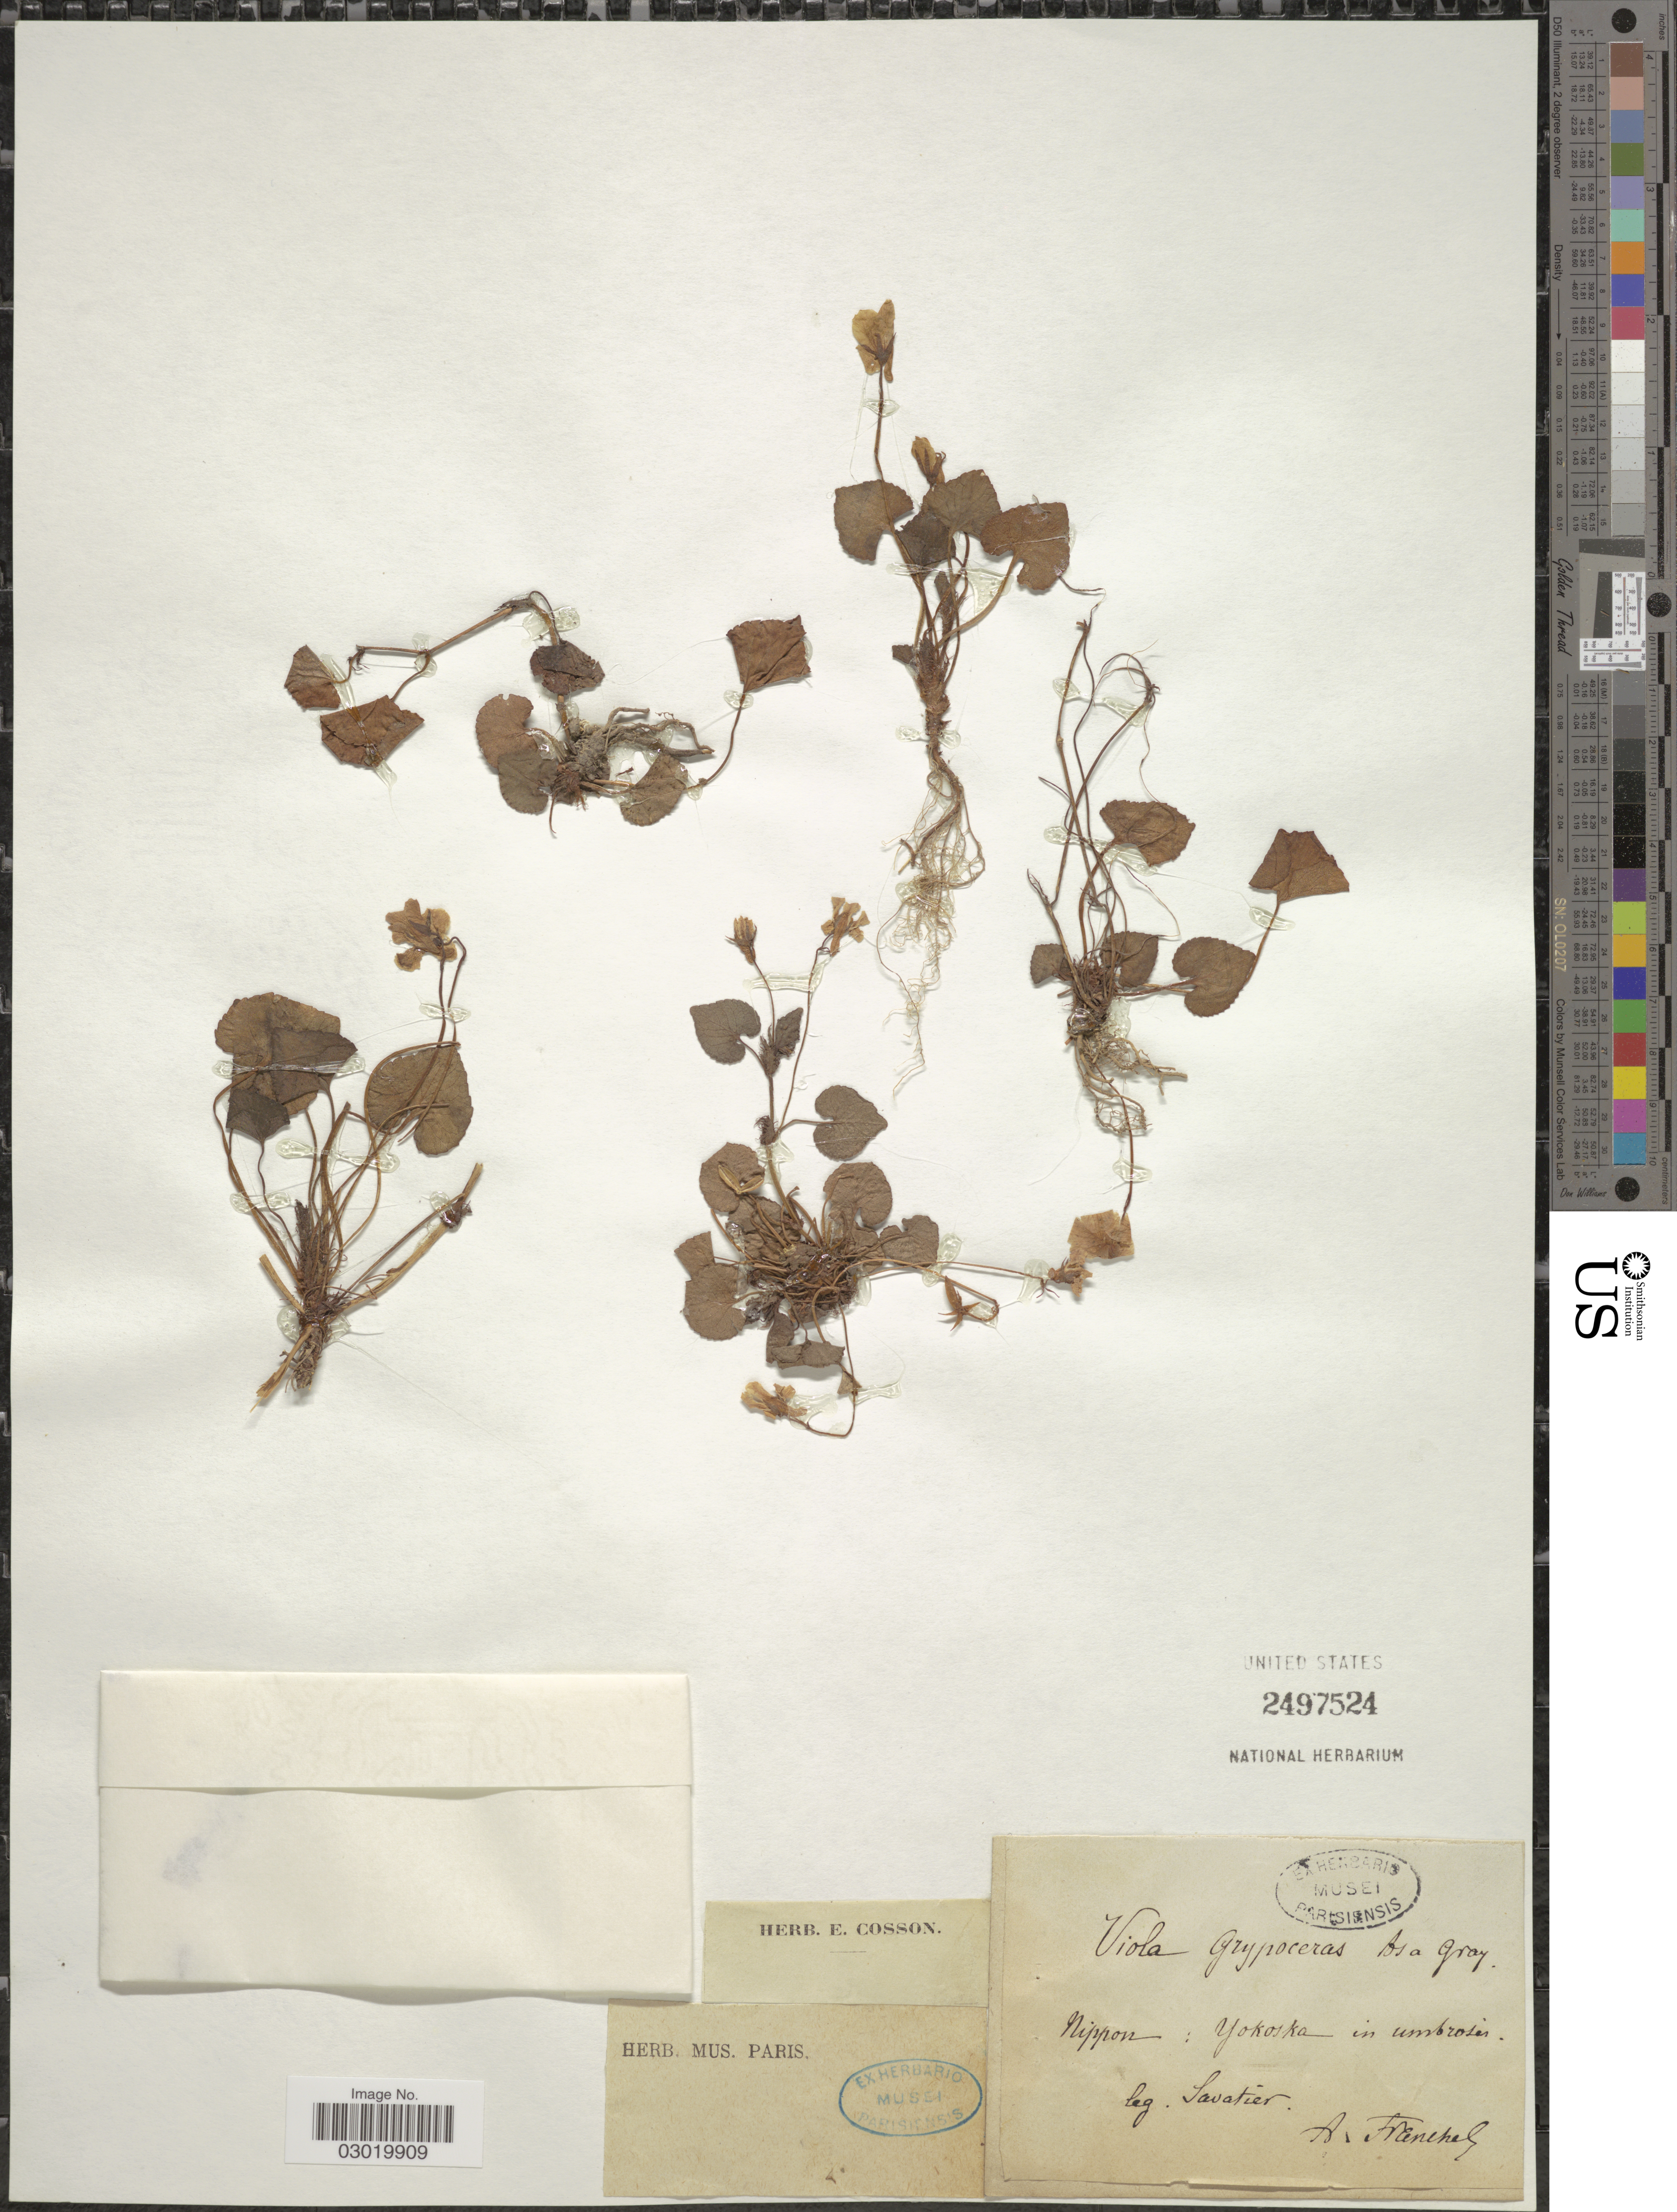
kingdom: Plantae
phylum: Tracheophyta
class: Magnoliopsida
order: Malpighiales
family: Violaceae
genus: Viola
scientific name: Viola grypoceras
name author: A. Gray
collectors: Savatier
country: Japan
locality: Nippon: Yokoska in umbrosis.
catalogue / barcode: US 2497524